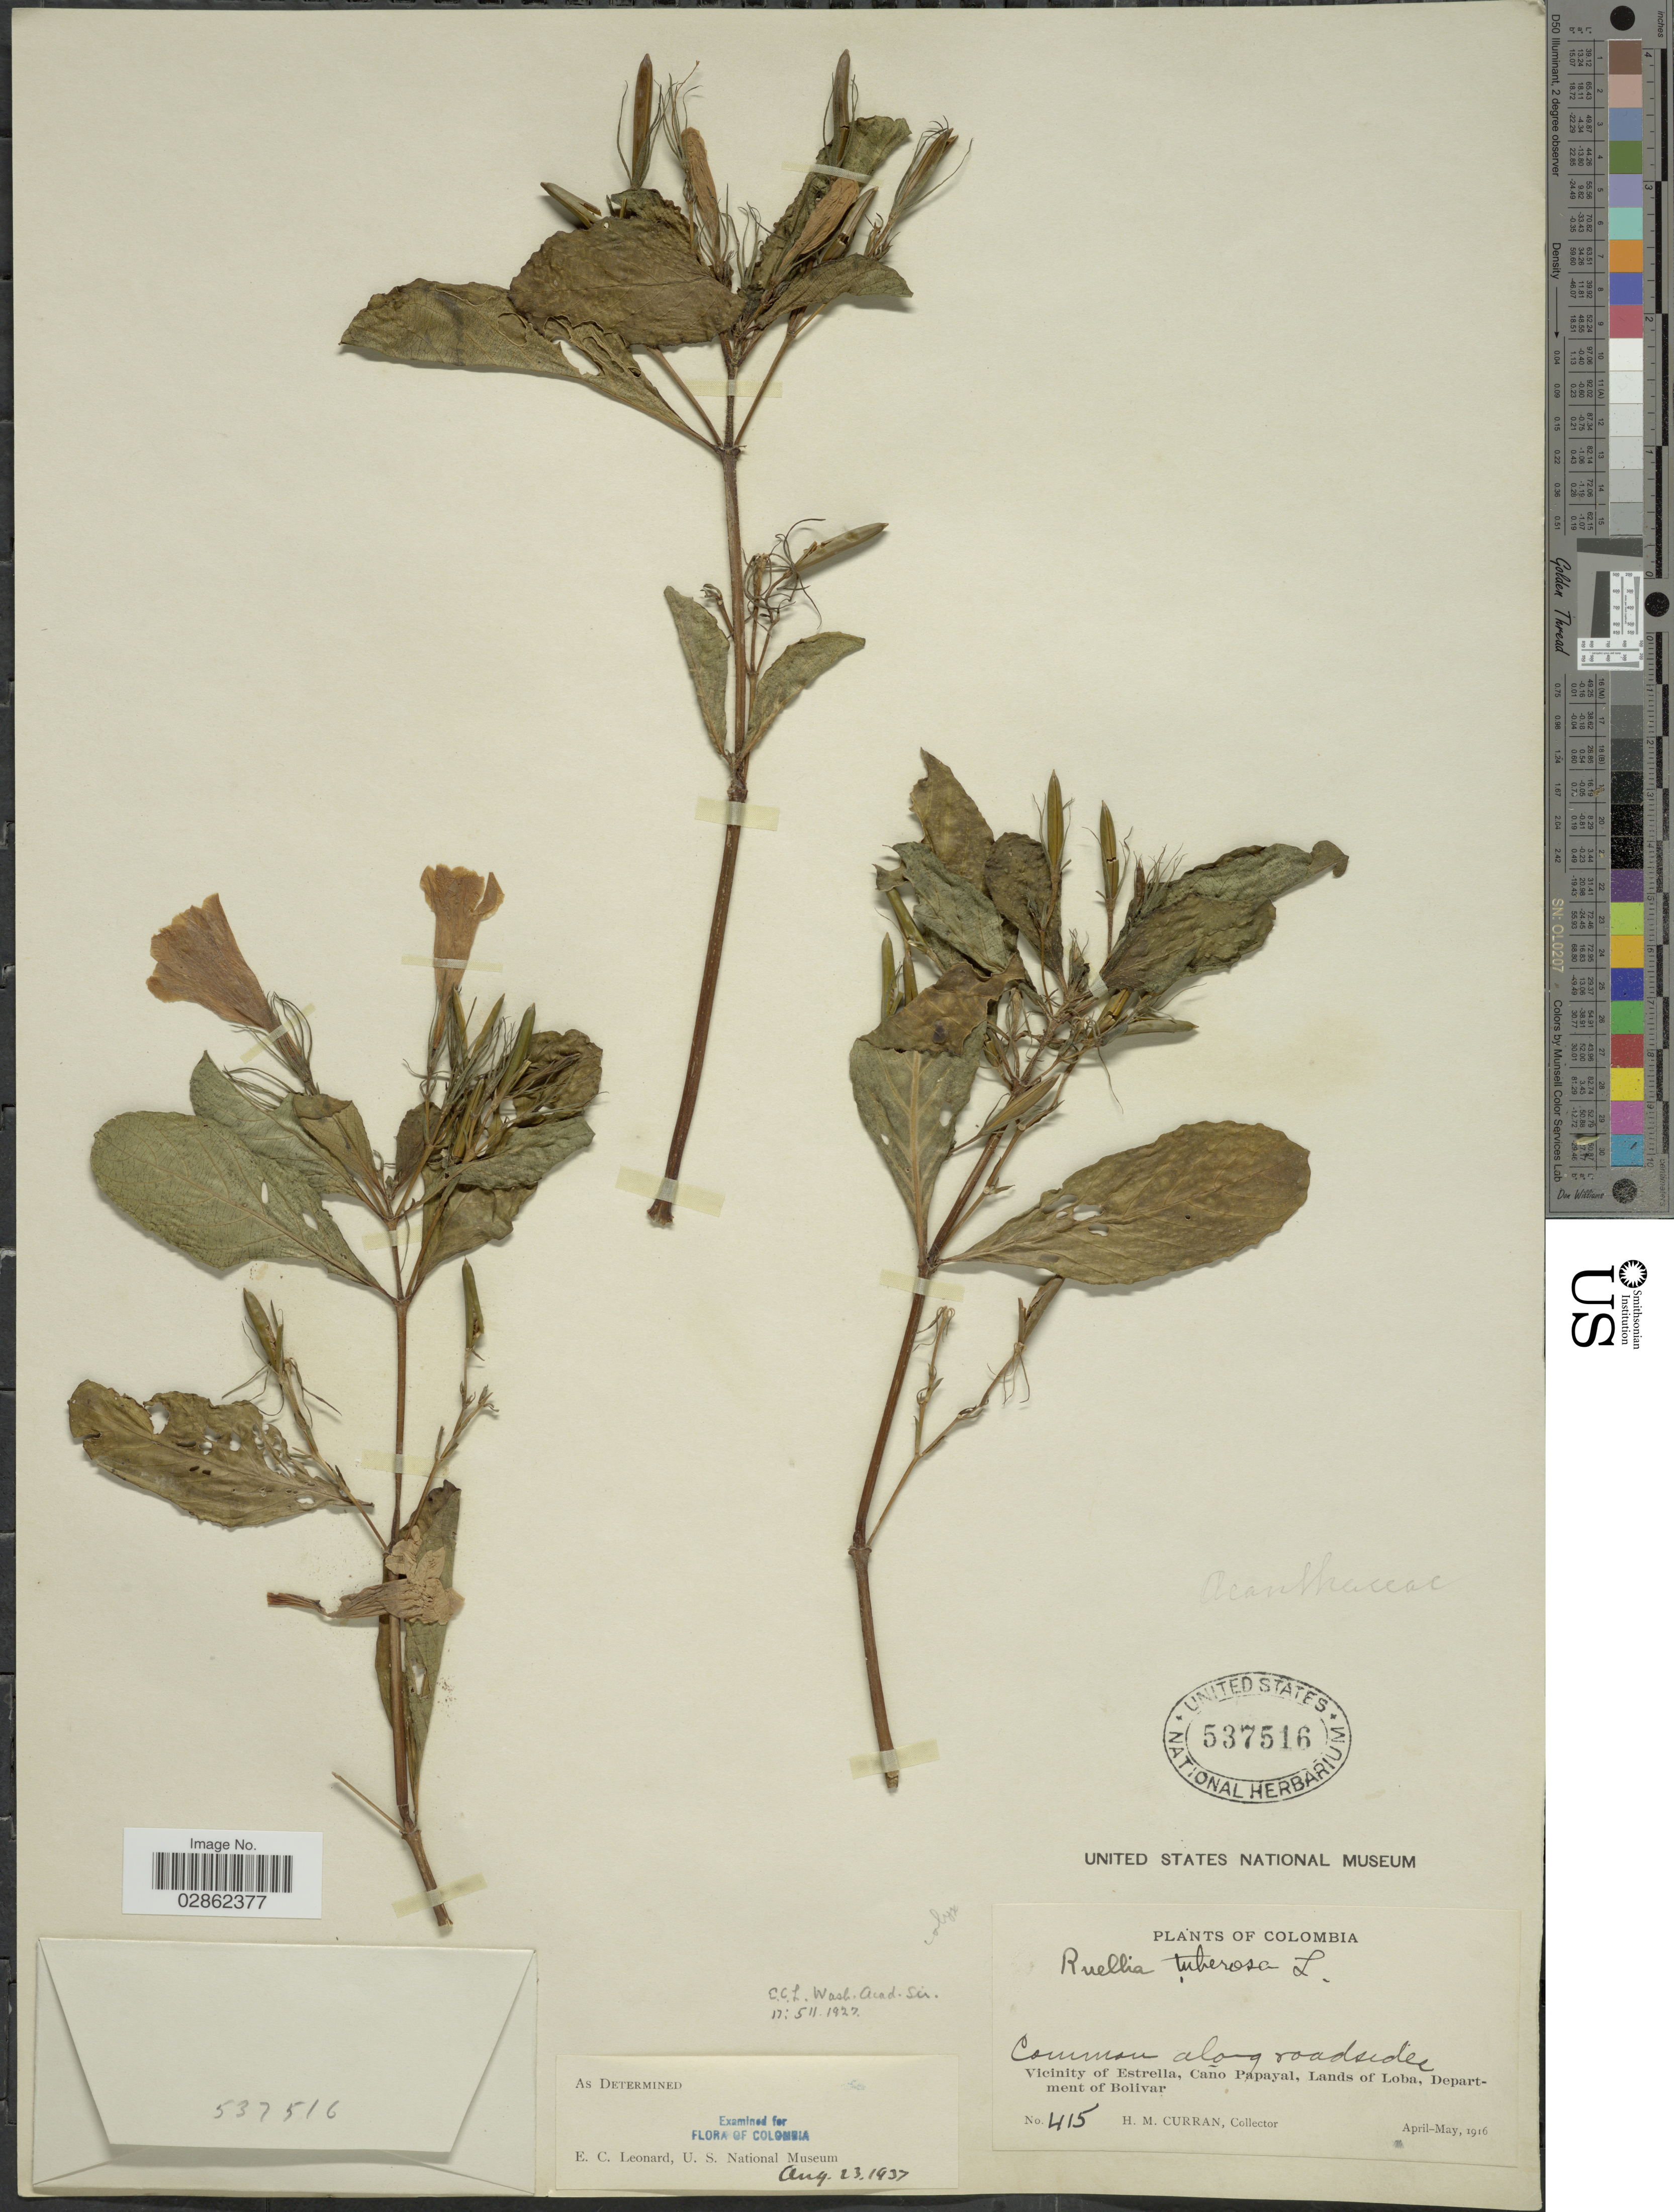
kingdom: Plantae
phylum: Tracheophyta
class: Magnoliopsida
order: Lamiales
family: Acanthaceae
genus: Ruellia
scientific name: Ruellia tuberosa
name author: L.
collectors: H. M. Curran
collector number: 415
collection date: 1916-04/1916-05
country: Colombia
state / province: Bolívar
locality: Vicinity of Estrella, Caño Papayal, Lands of Loba, Department of Bolívar.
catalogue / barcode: US 537516